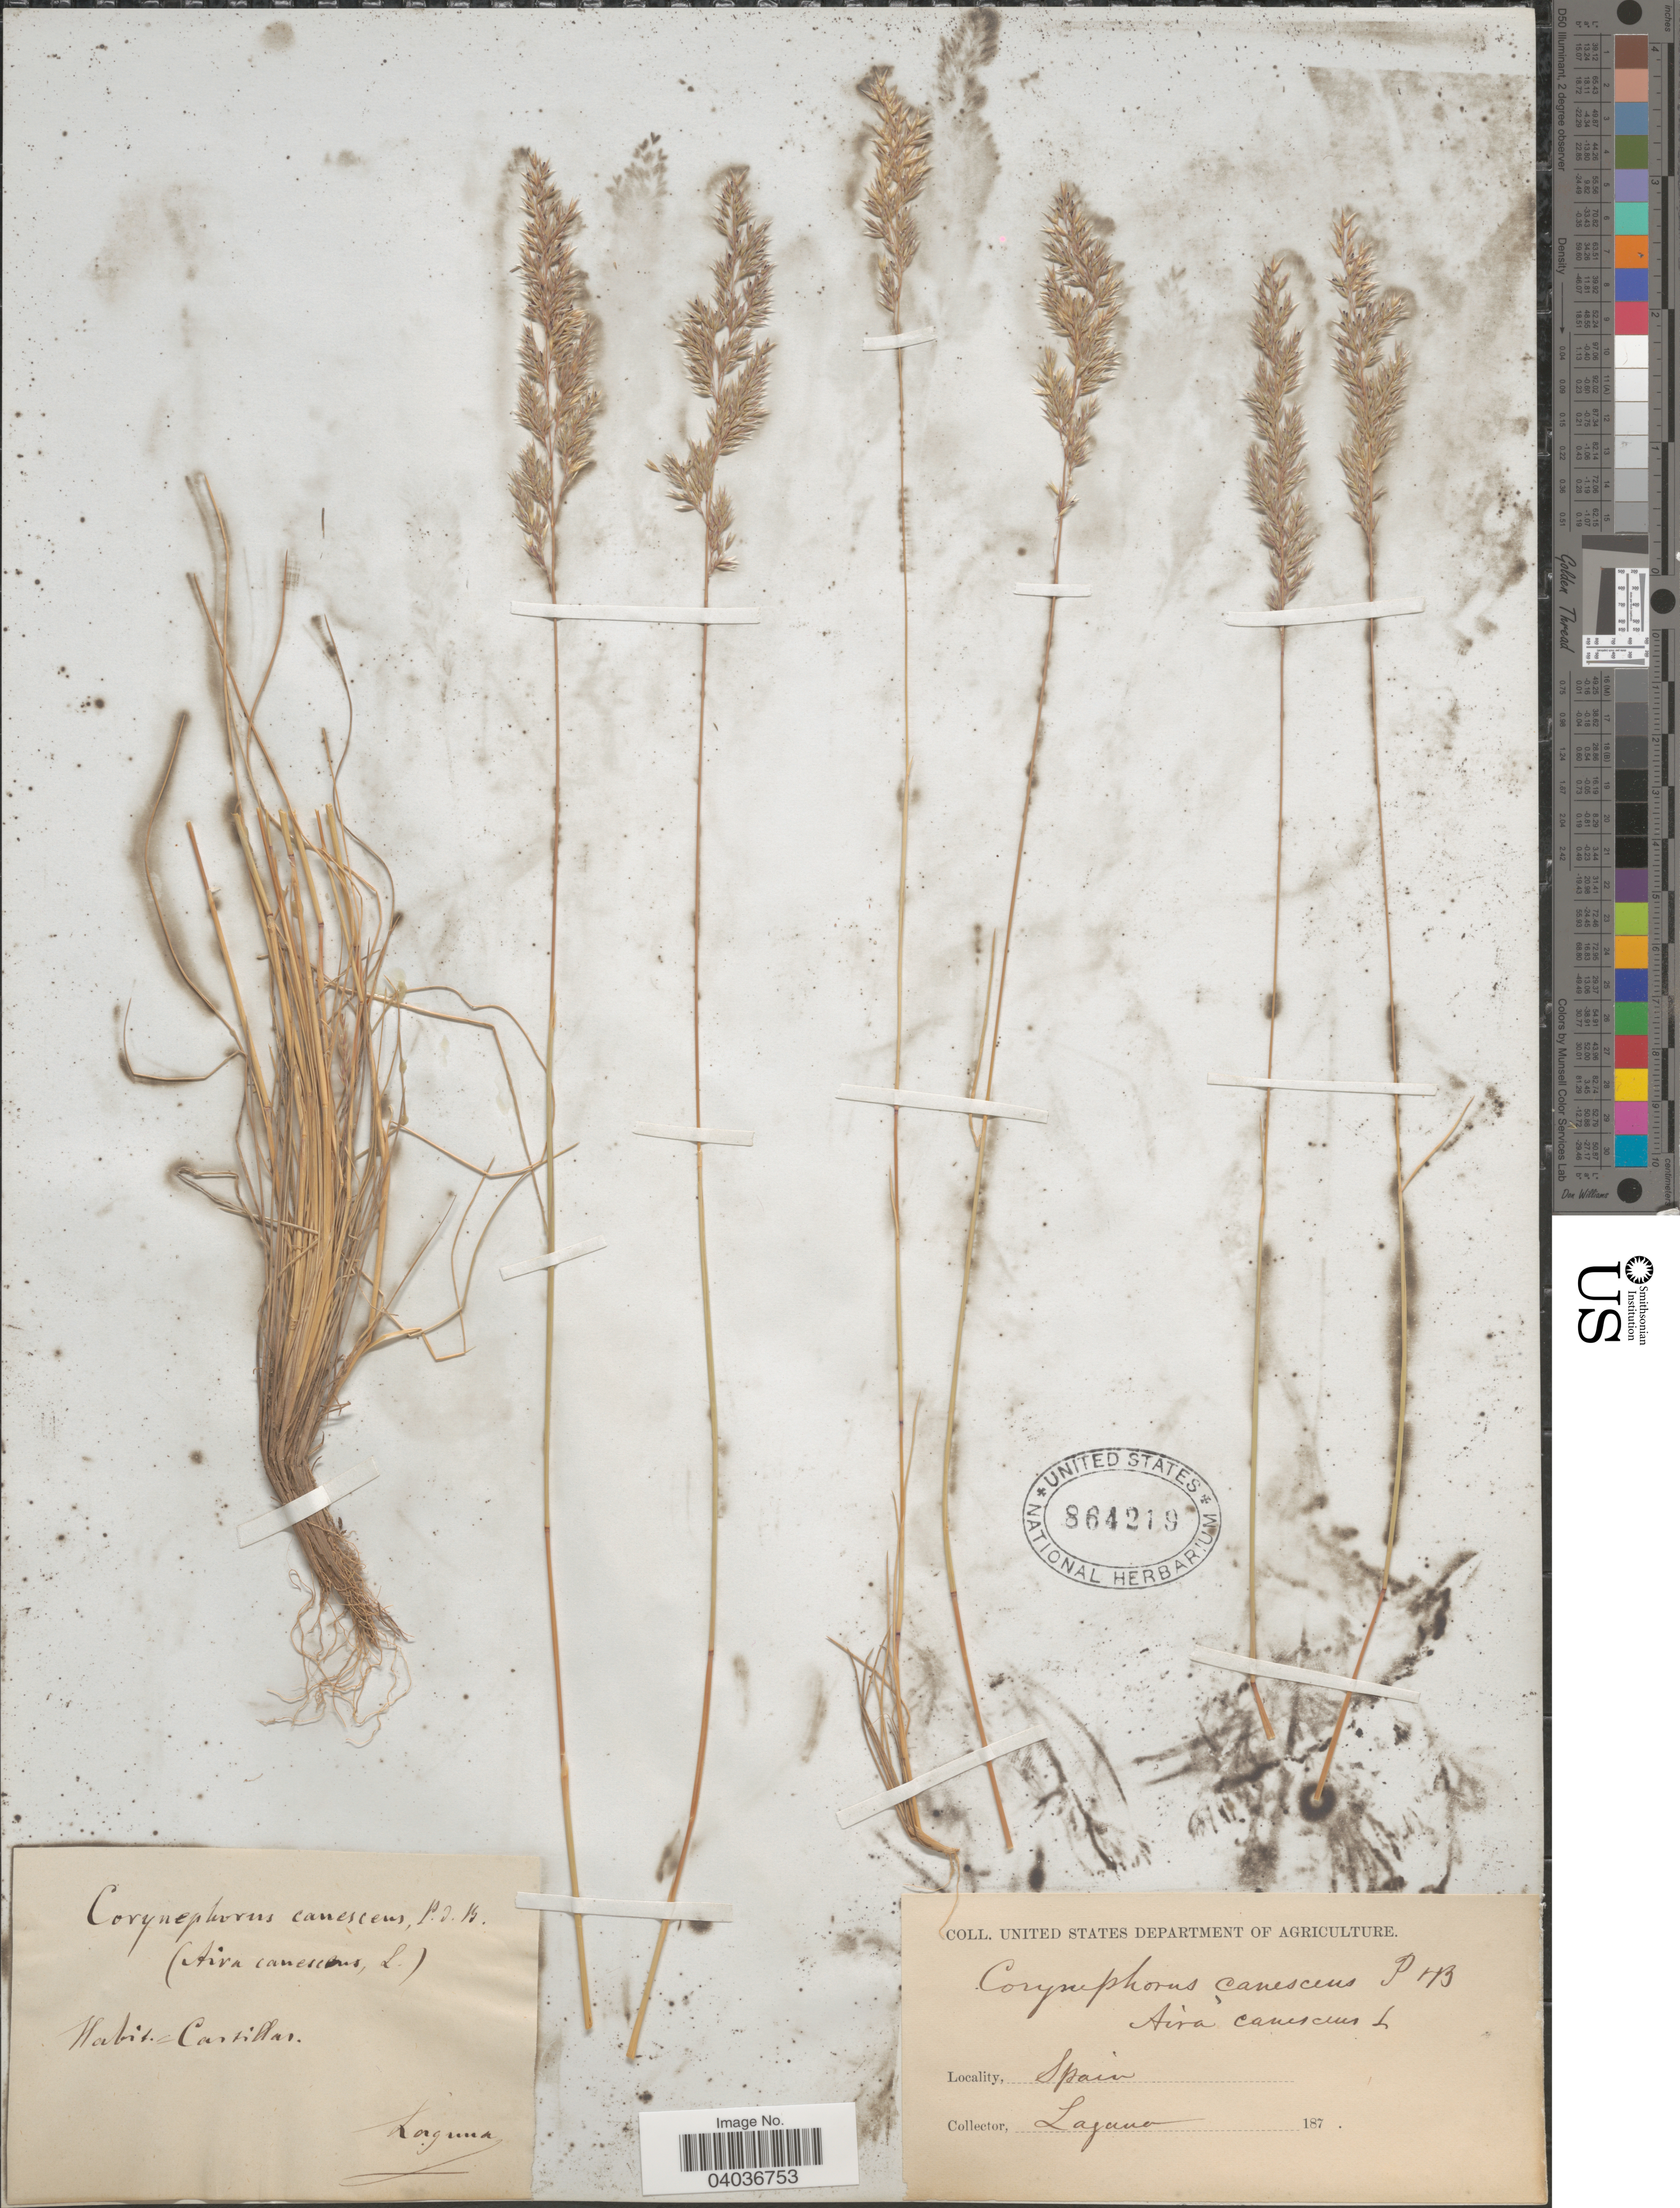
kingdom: Plantae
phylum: Tracheophyta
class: Liliopsida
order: Poales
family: Poaceae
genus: Corynephorus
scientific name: Corynephorus canescens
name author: (L, MEL) P. Beauv.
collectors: -. Laguna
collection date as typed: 187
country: Spain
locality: Castillas.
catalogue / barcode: US 864219